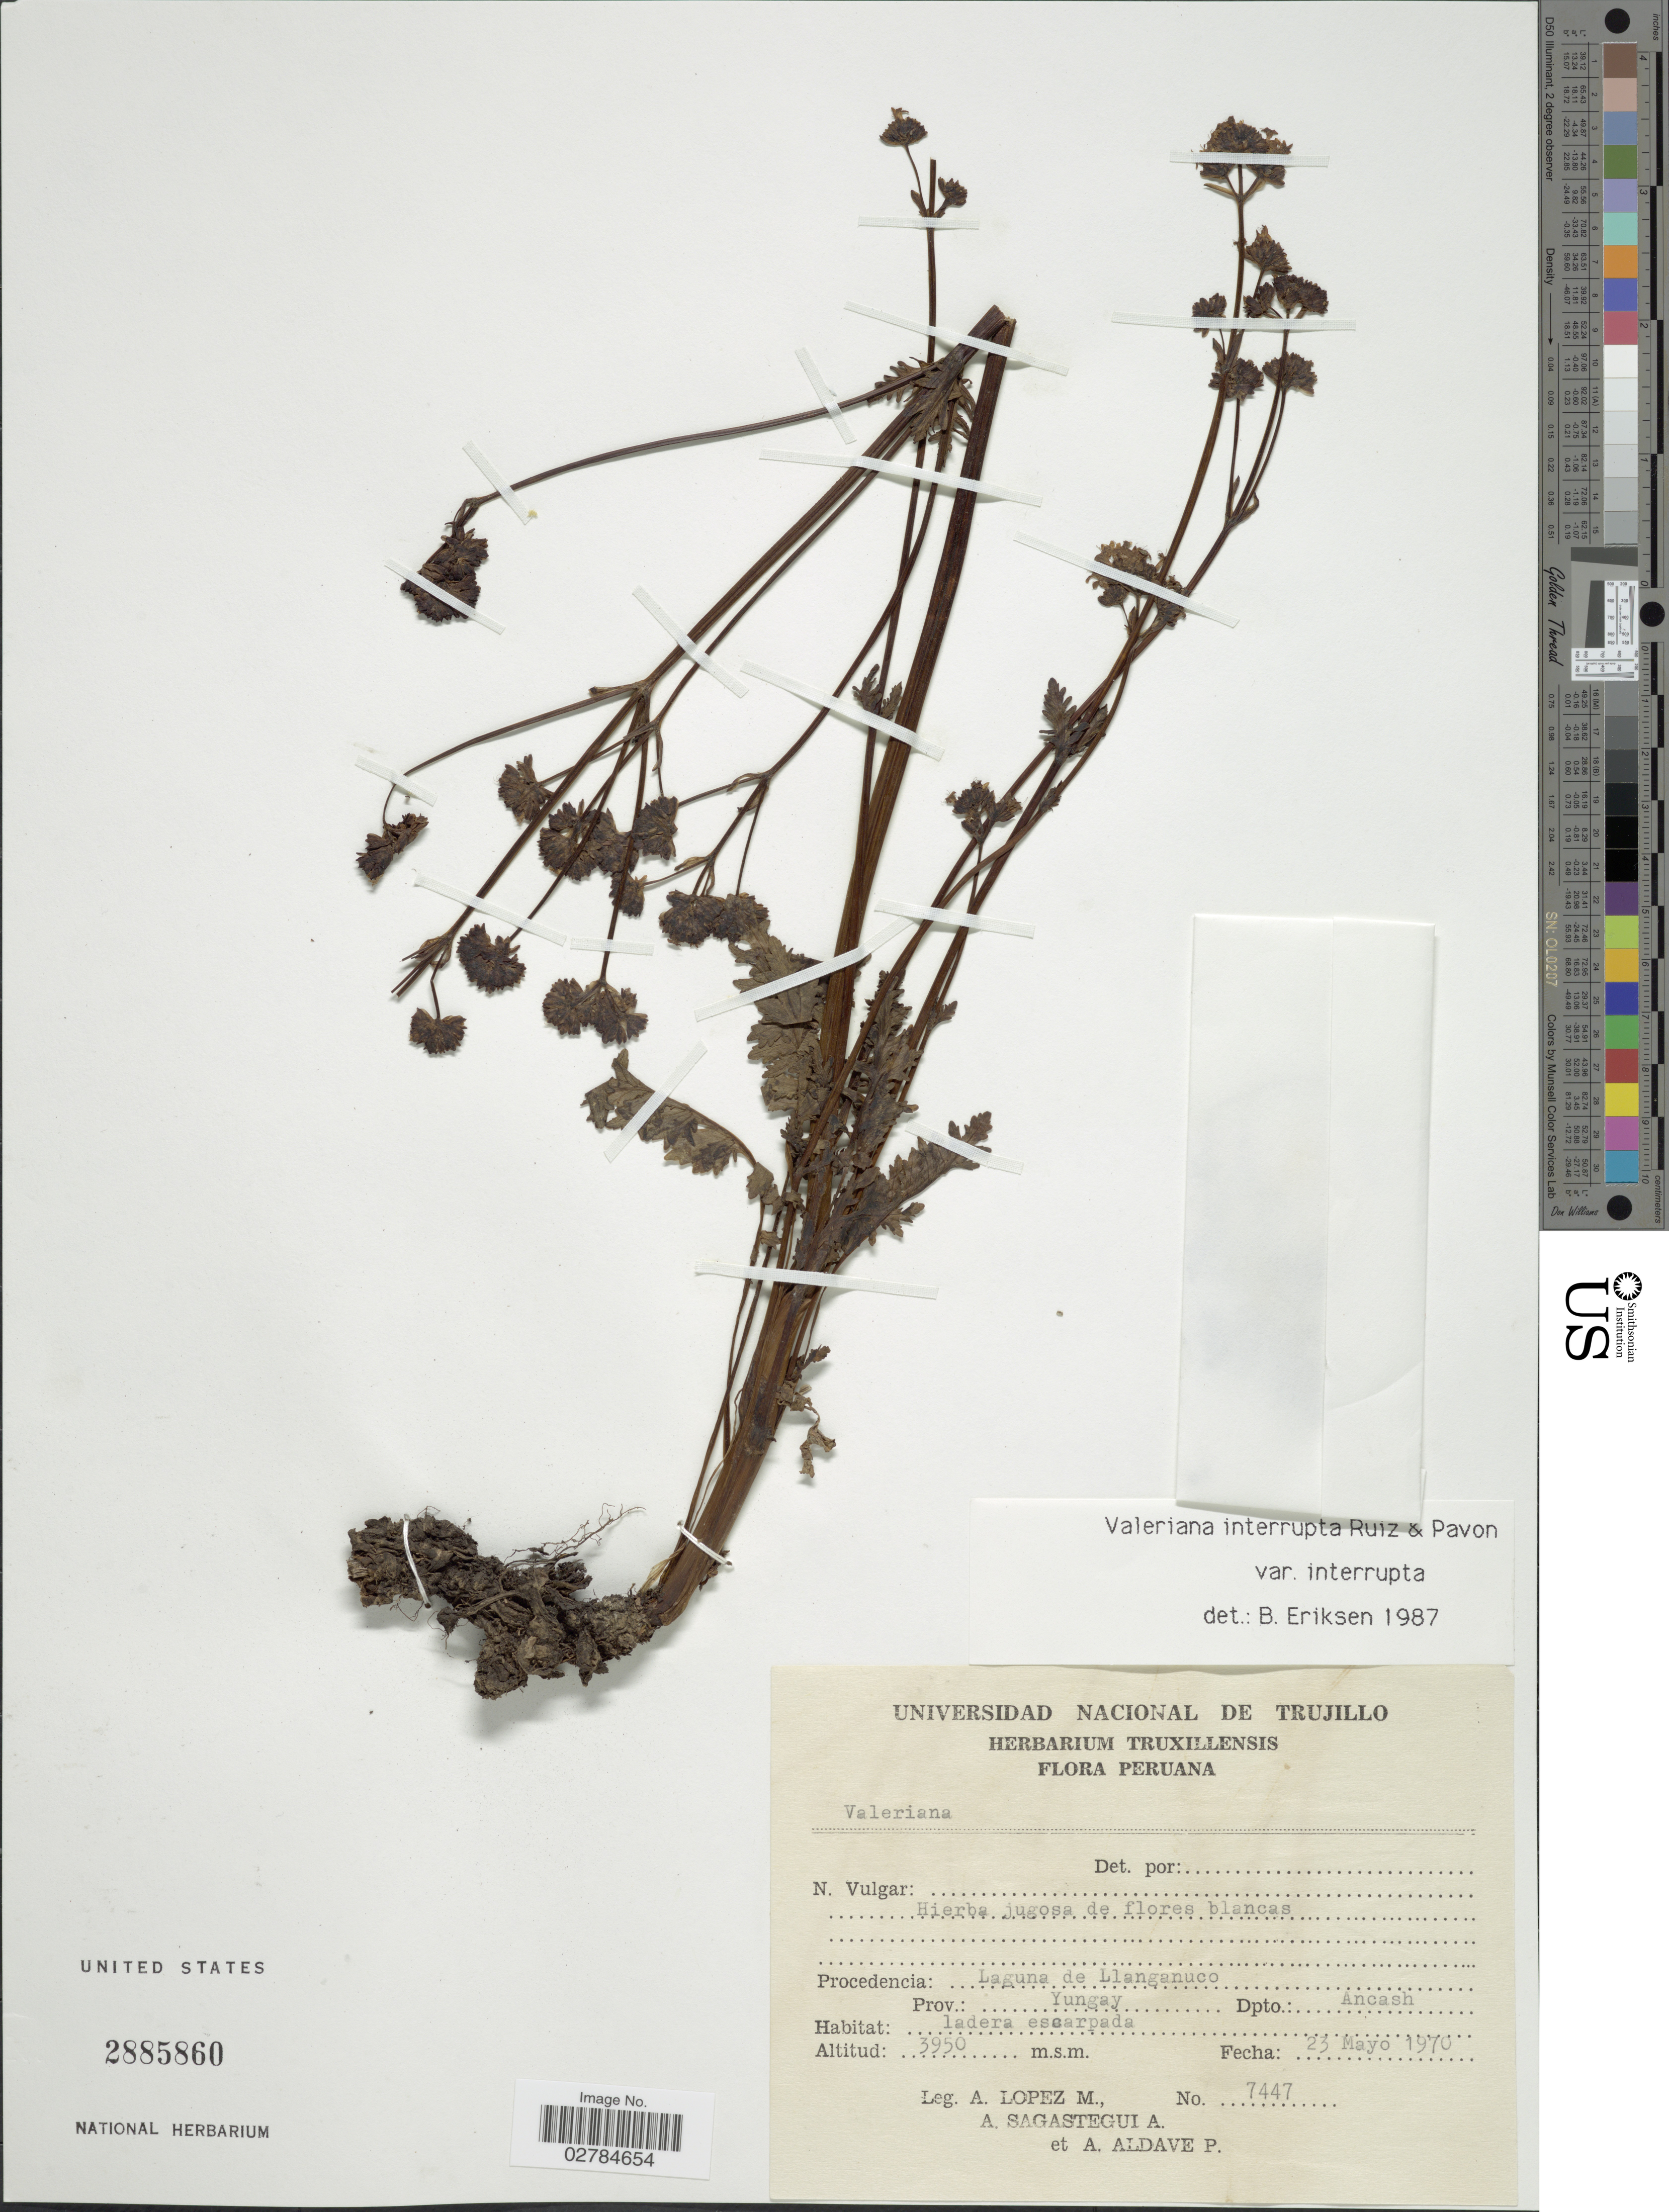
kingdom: Plantae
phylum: Tracheophyta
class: Magnoliopsida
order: Dipsacales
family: Caprifoliaceae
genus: Valeriana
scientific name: Valeriana interrupta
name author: Ruiz & Pav.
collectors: A. López M., A. Sagástegui A. & A. Aldave P.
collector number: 7447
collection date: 1970-05-23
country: Peru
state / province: Ancash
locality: Laguna de Llanganuco. Prov.: Yungay, Dpto.: Ancash.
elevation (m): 3950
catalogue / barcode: US 2885860